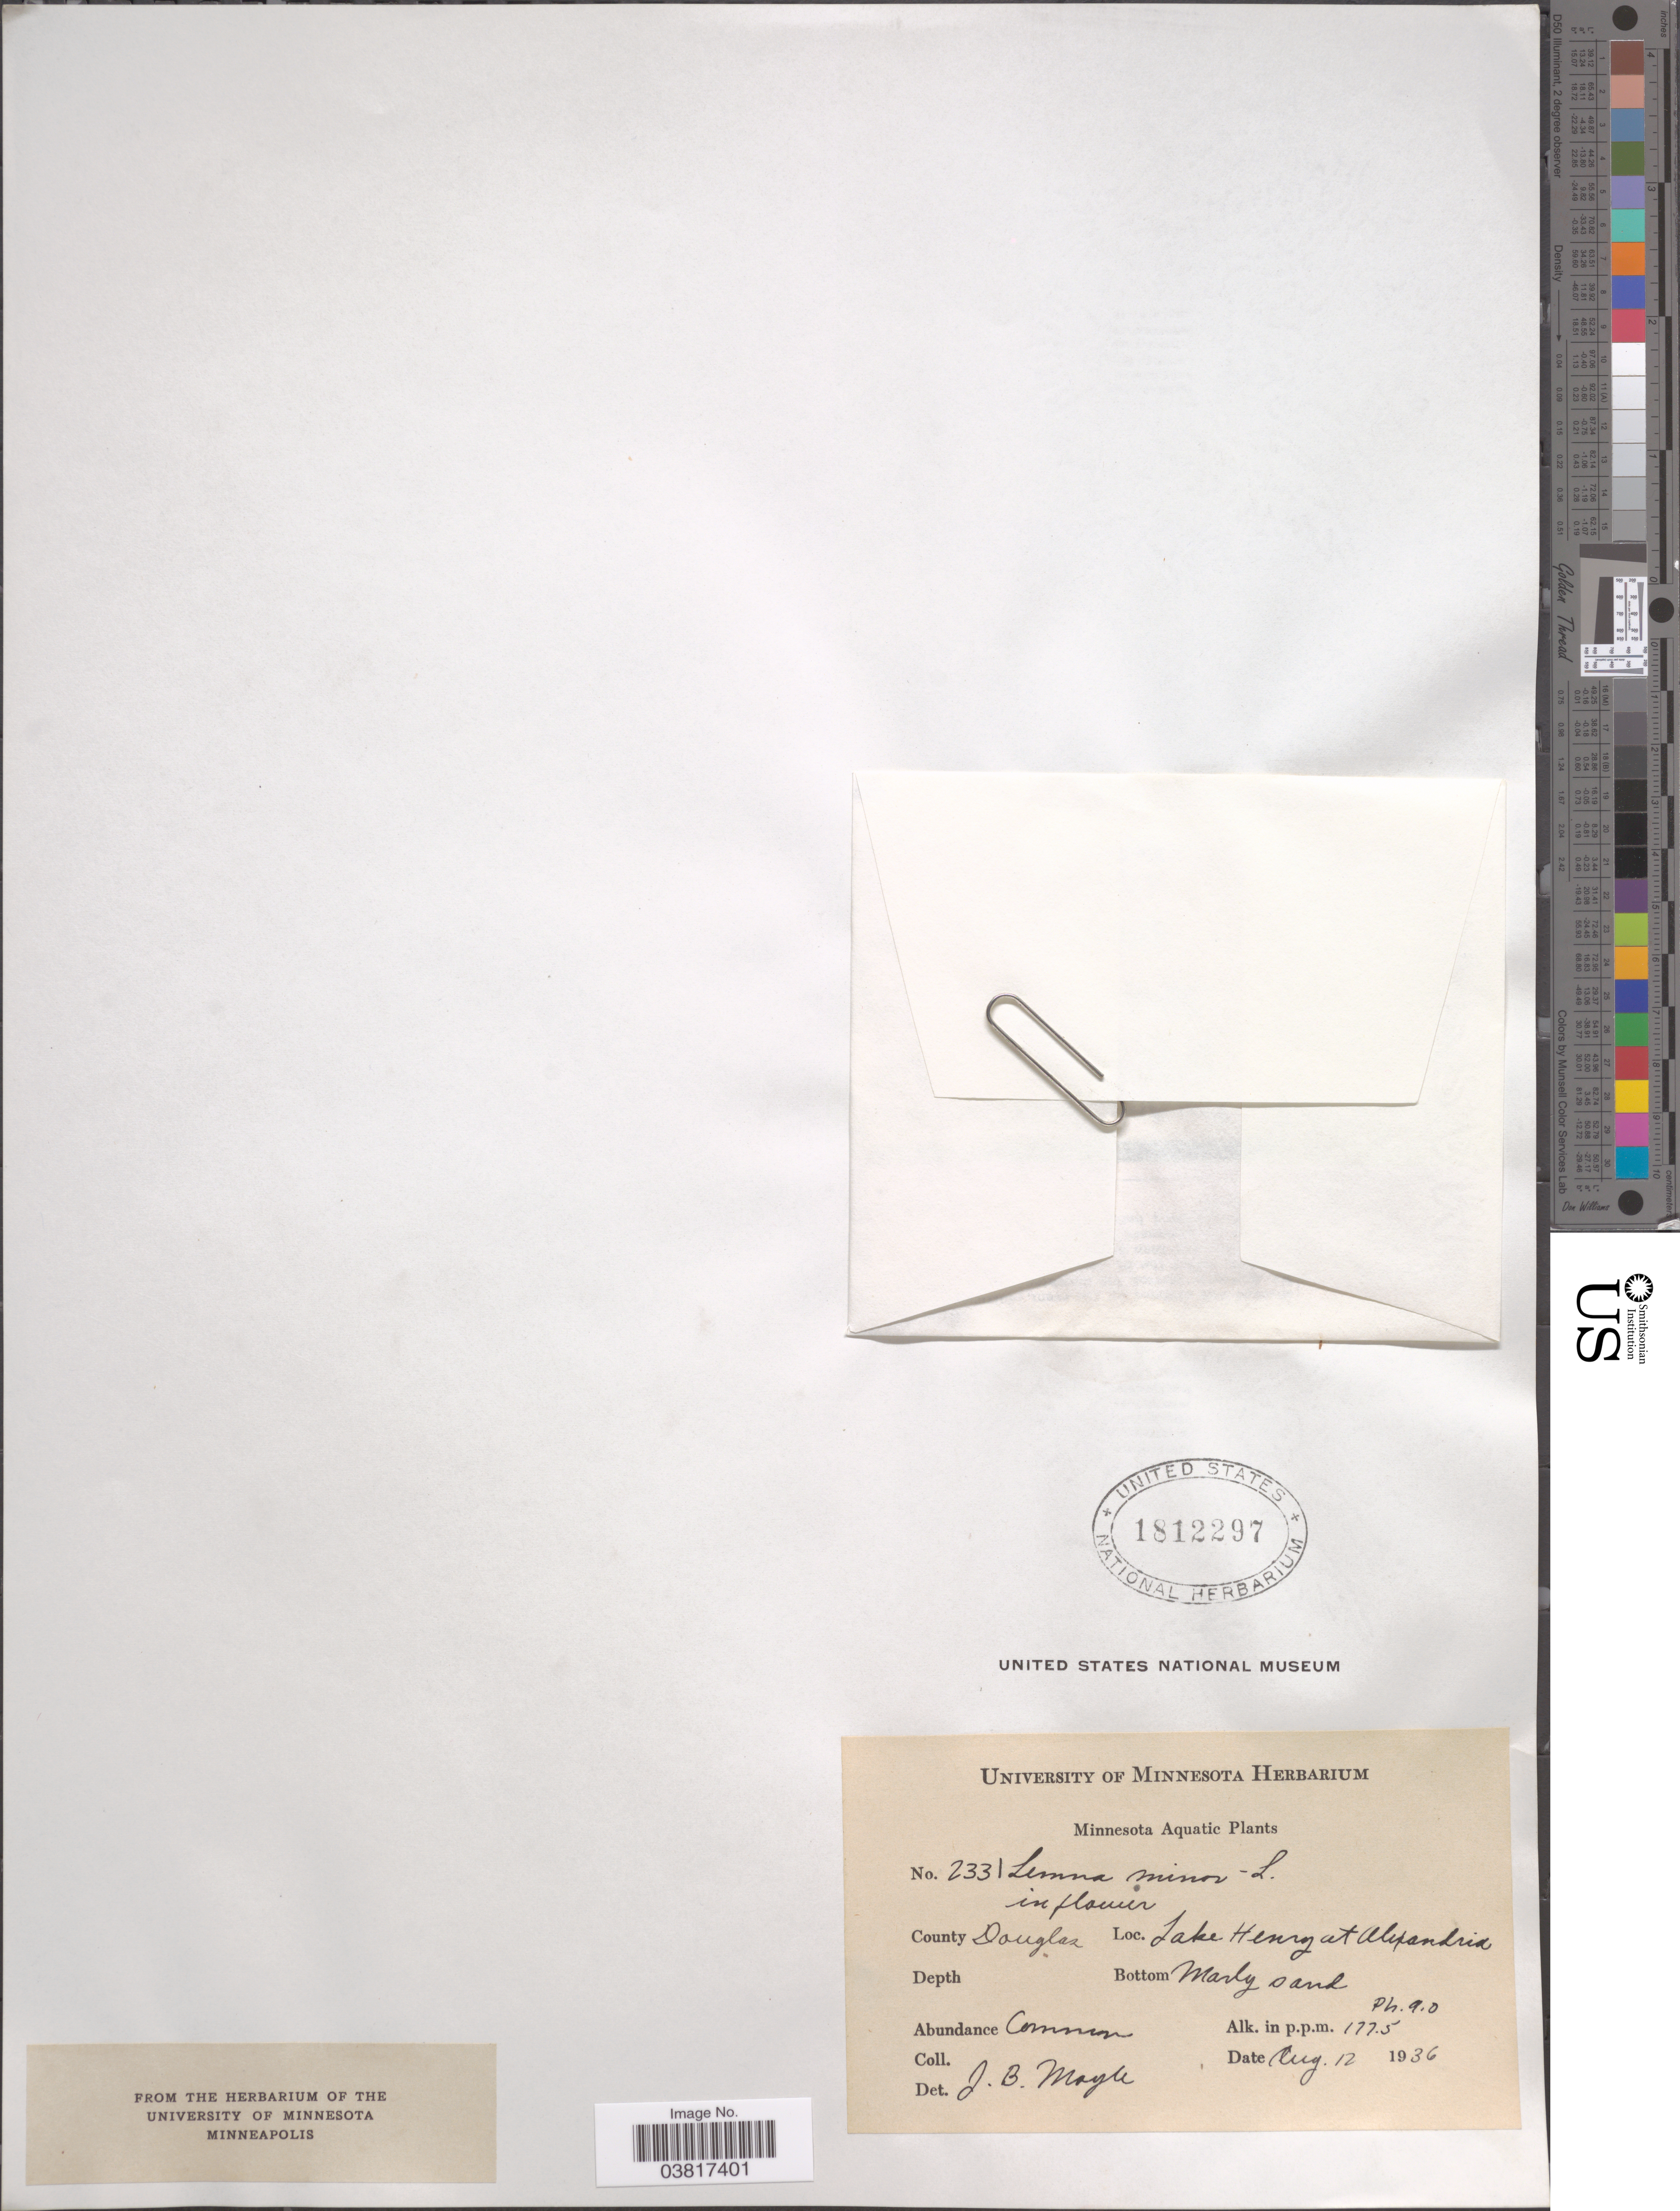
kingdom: Plantae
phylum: Tracheophyta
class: Liliopsida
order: Alismatales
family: Araceae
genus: Lemna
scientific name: Lemna minor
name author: L.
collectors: J. Moyle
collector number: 2331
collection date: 1936-08-12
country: United States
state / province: Minnesota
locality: County Douglas. Lake Henry at Alexandria.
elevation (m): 1775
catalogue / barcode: US 1812297